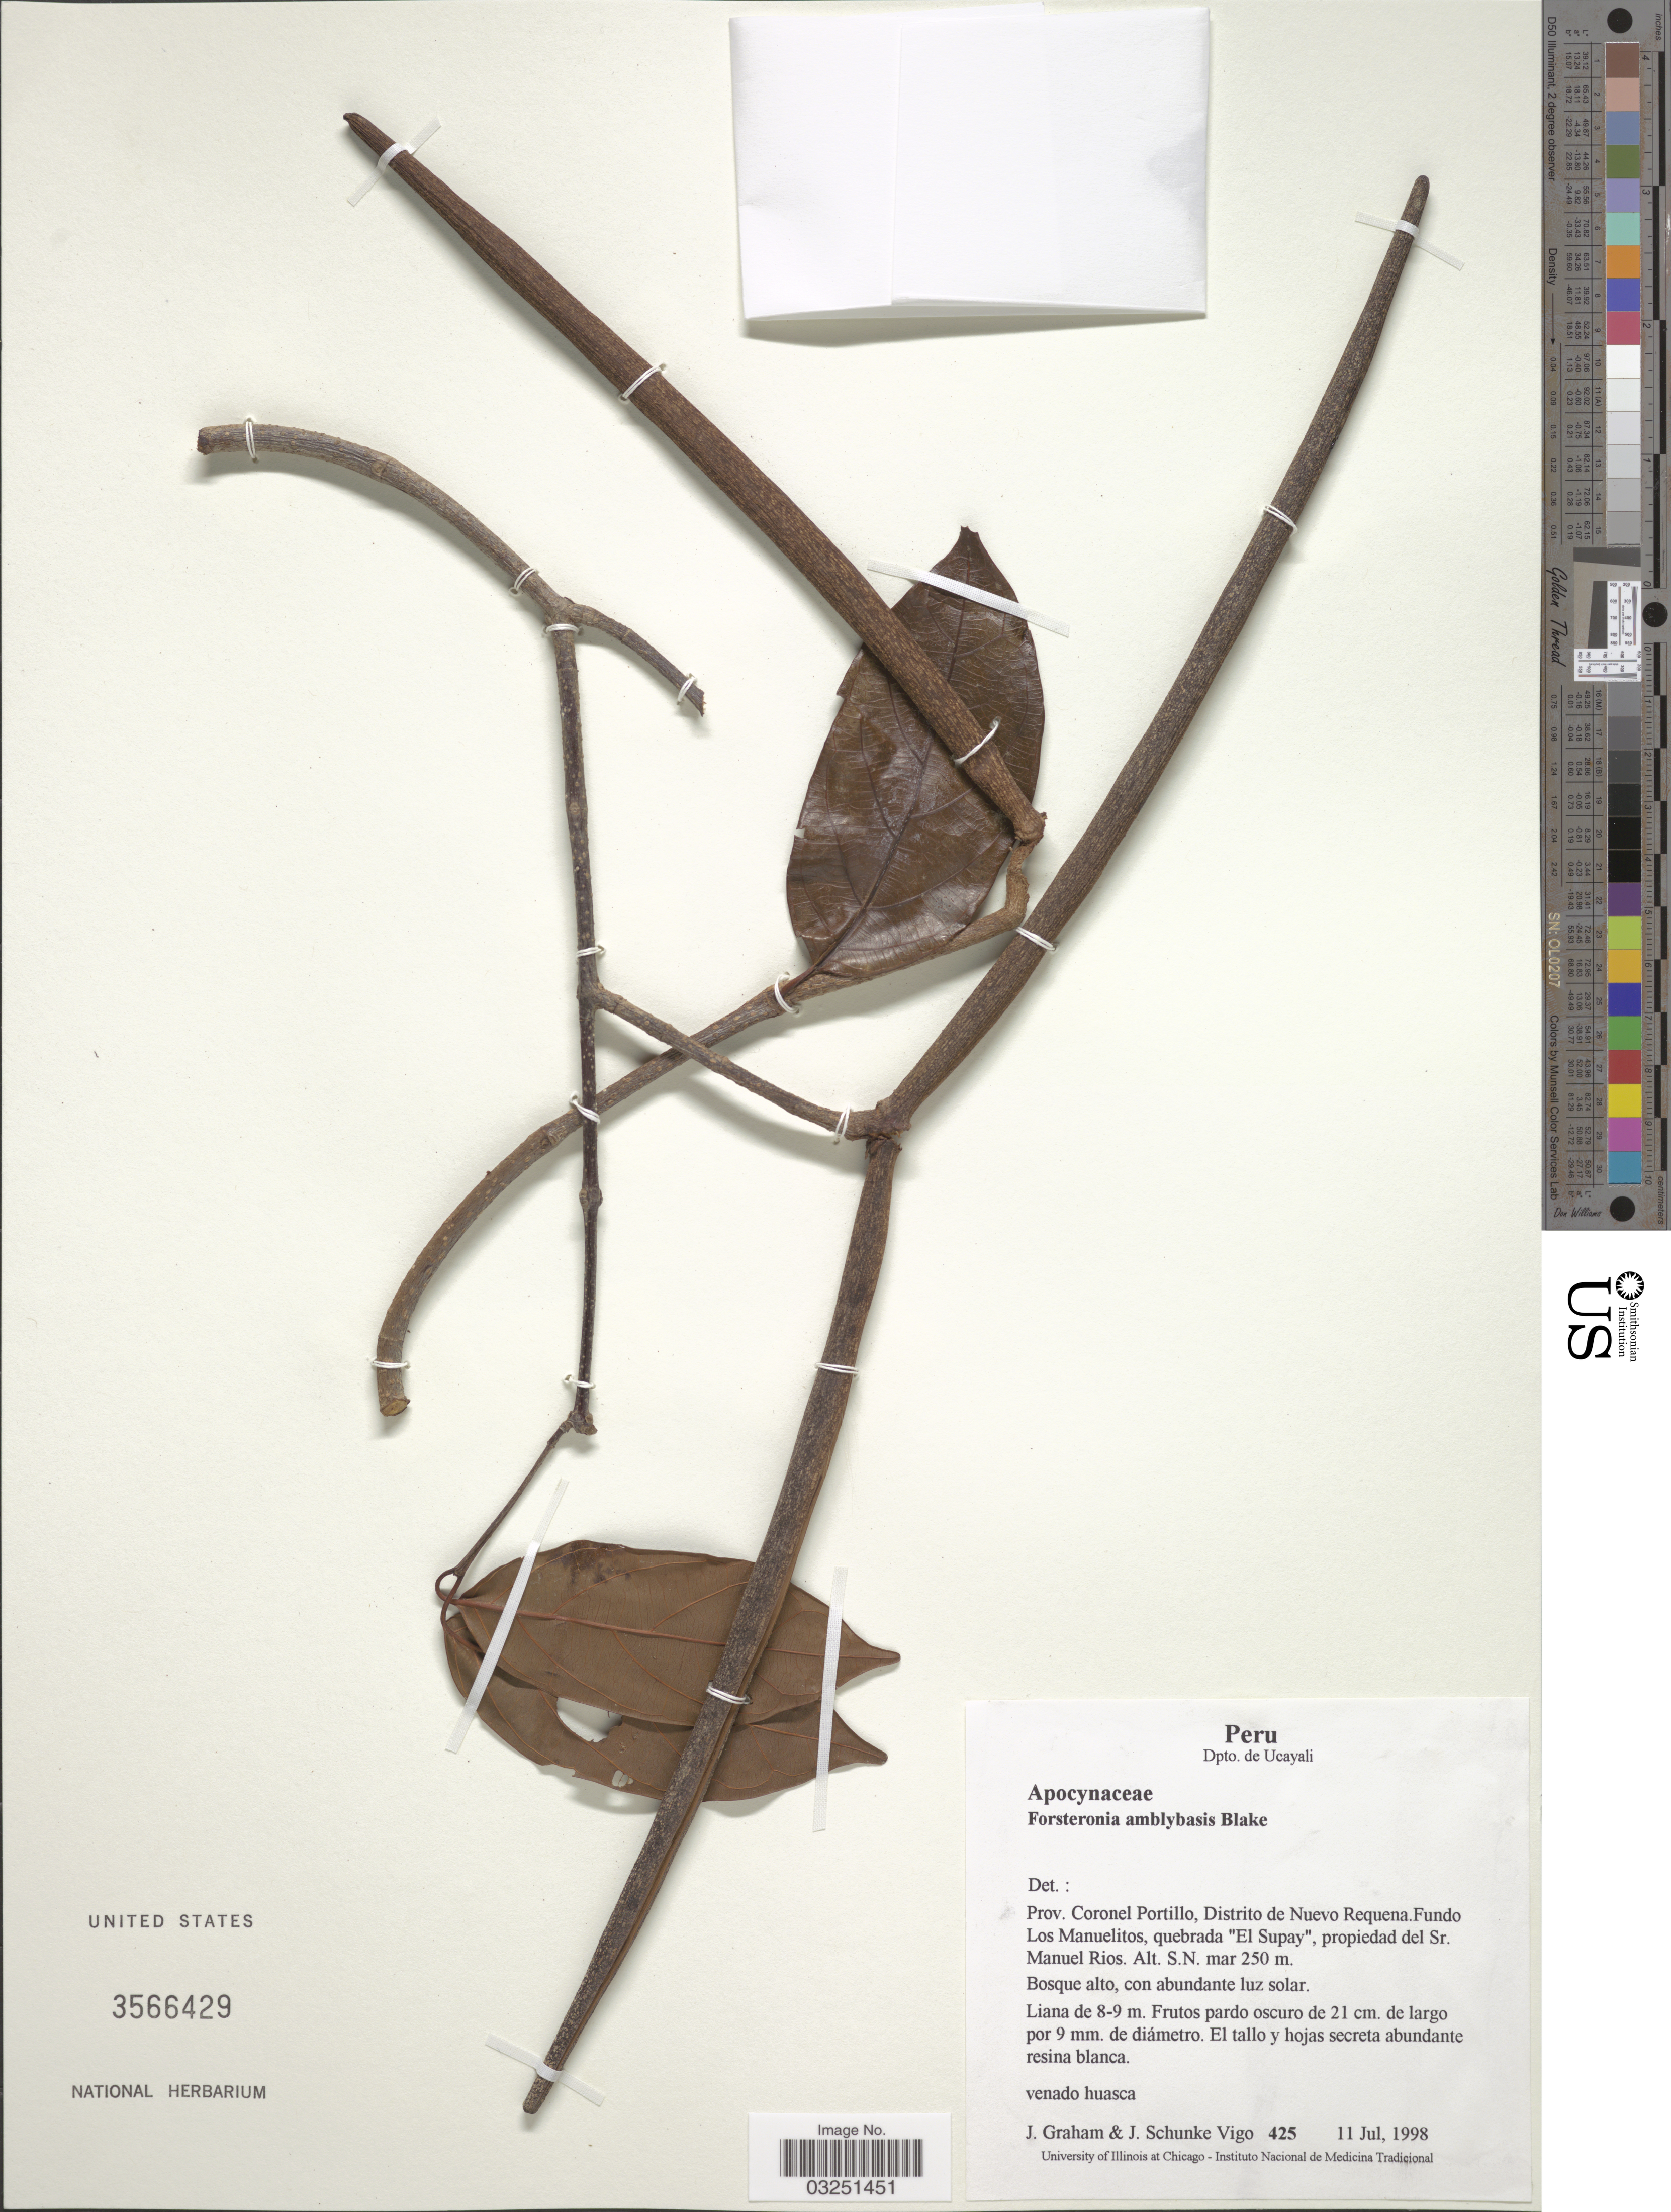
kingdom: Plantae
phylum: Tracheophyta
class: Magnoliopsida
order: Gentianales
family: Apocynaceae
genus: Forsteronia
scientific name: Forsteronia amblybasis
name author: S.F. Blake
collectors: J. Graham & J. Schunke Vigo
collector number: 425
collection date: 1998-07-11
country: Peru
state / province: Ucayali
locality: Dpto. de Ucayali. Prov. Coronel Portillo, Distrito de Nuevo Requena. Fundo Los Manuelitos, quebrada "El Supay", propiedad del Sr. Manuel Rios.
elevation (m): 250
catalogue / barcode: US 3566429